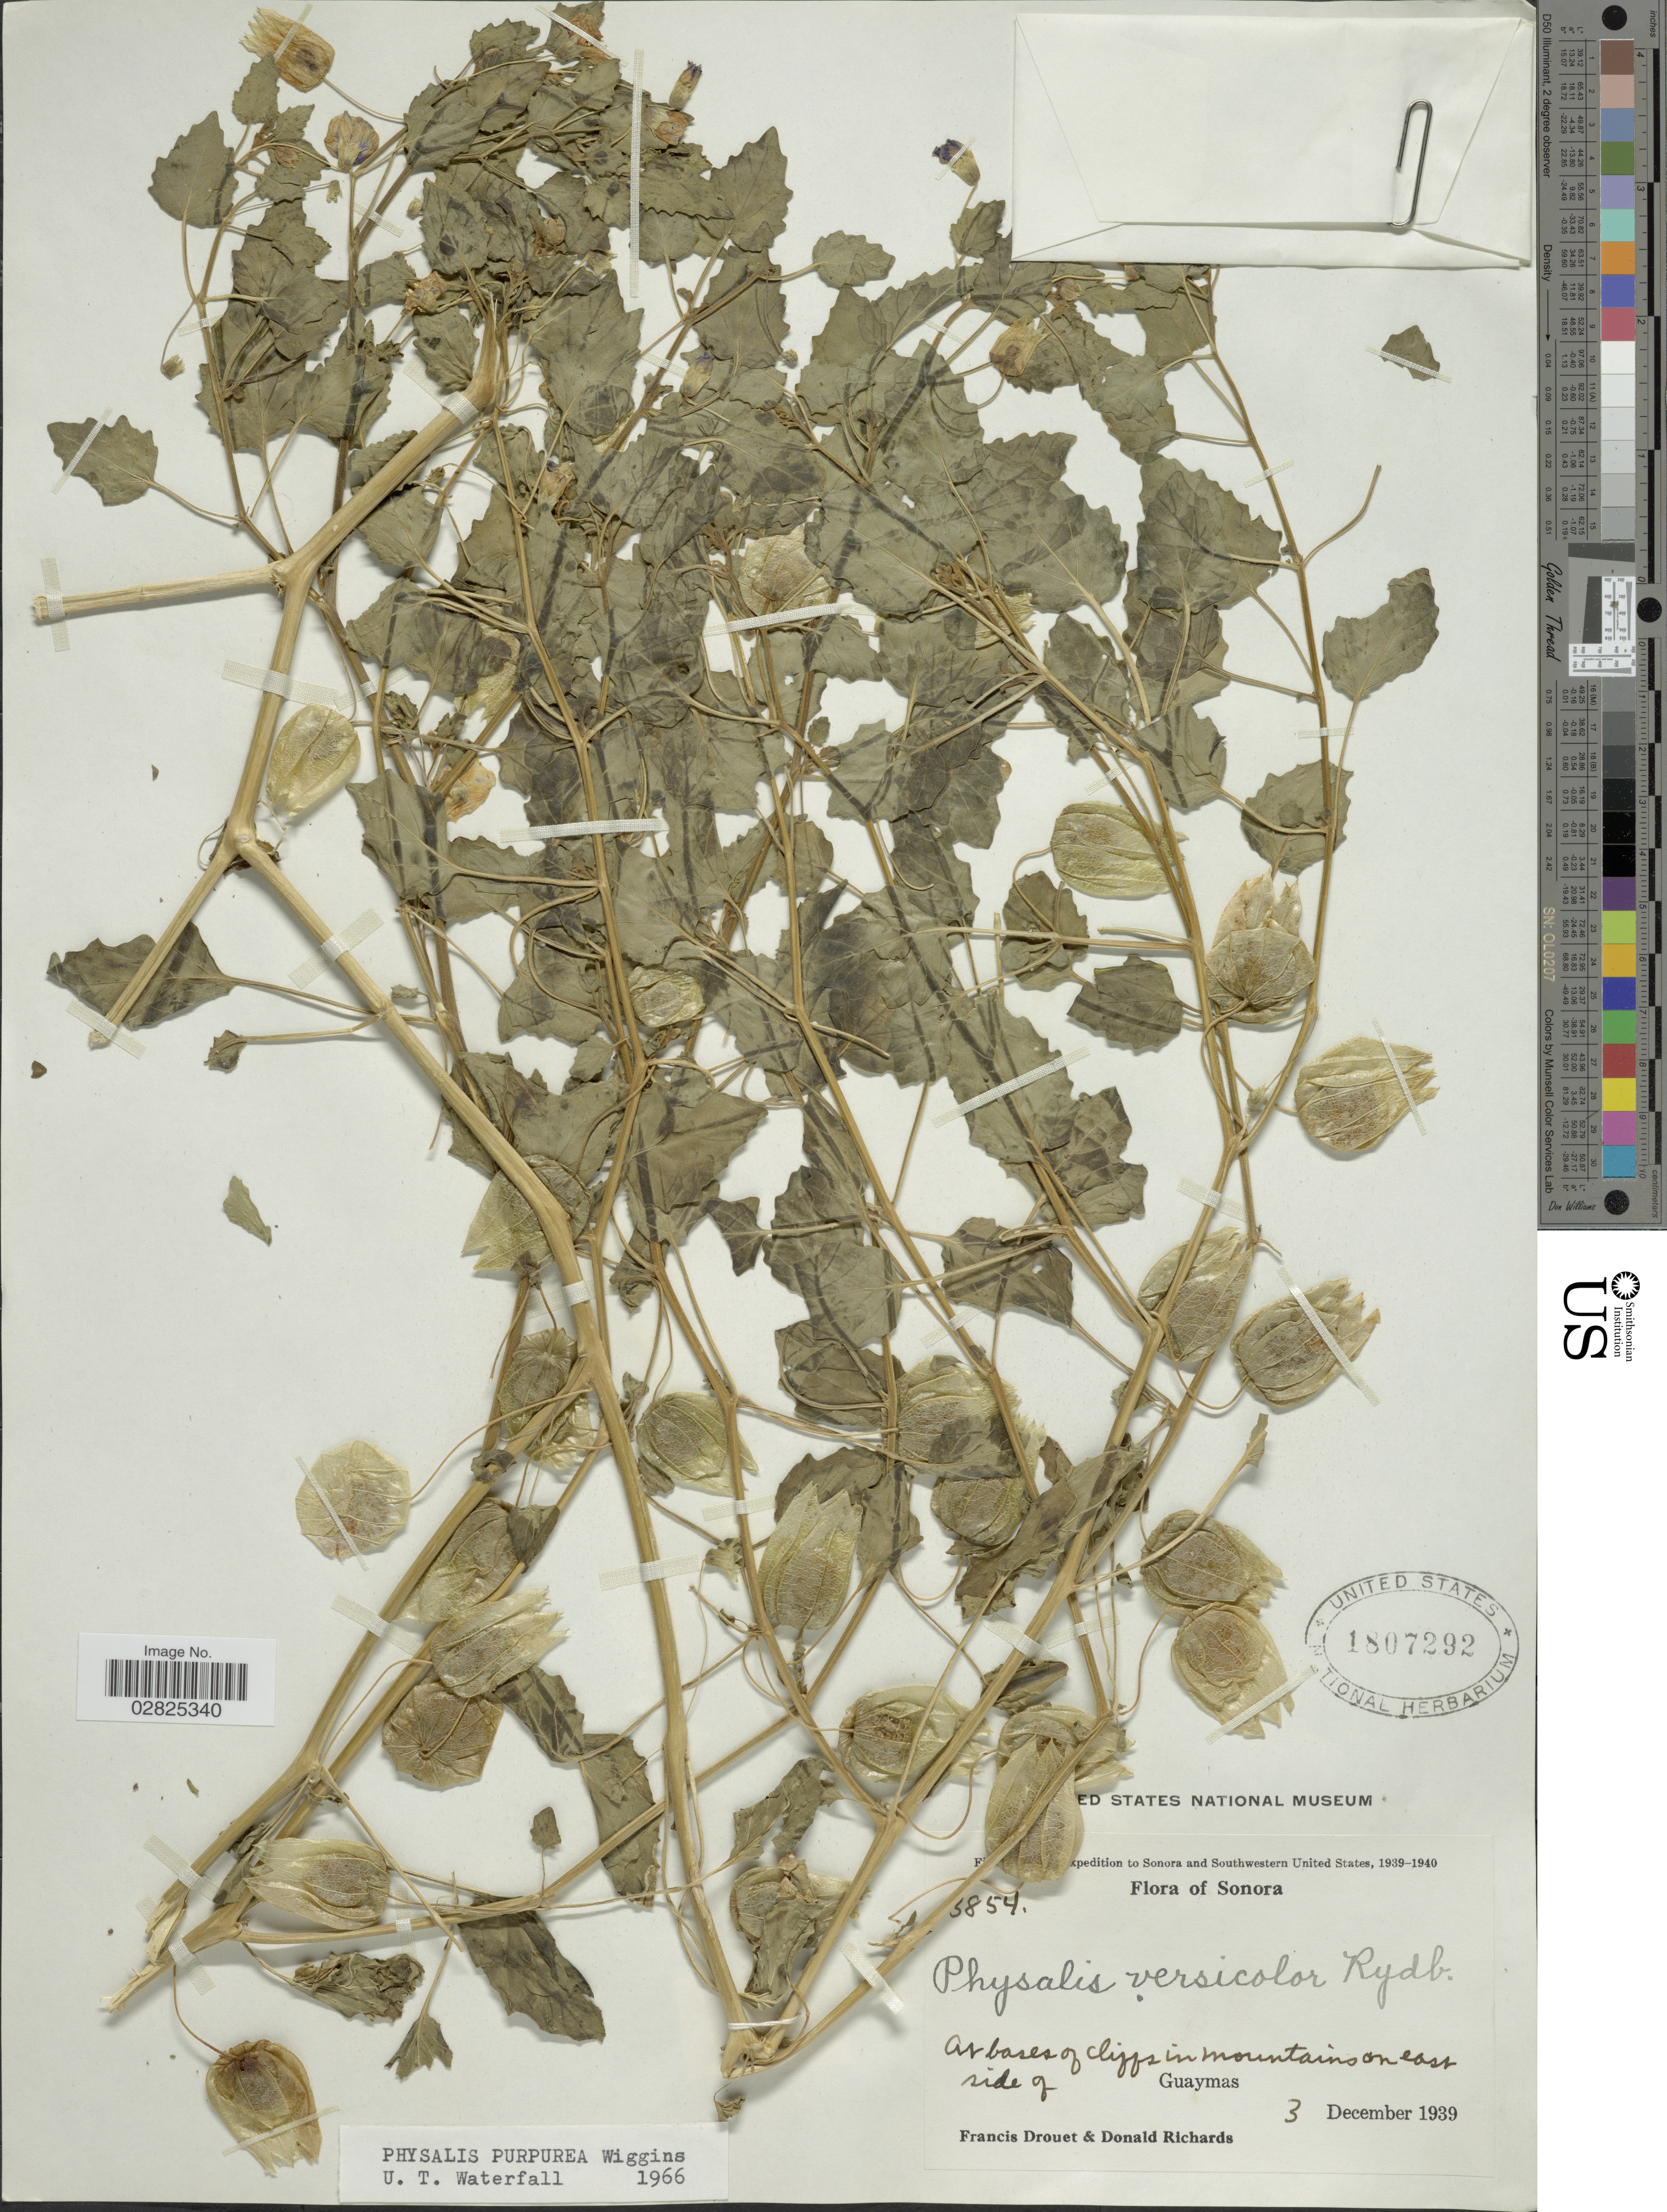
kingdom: Plantae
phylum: Tracheophyta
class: Magnoliopsida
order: Solanales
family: Solanaceae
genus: Physalis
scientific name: Physalis purpurea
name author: Wiggins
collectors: F. E. Drouet & D. Richards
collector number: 3854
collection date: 1939-12-03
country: Mexico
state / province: Sonora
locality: Southwestern United States, At bases of cliffs in mountains on east side of Guaymas.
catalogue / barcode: US 1807292